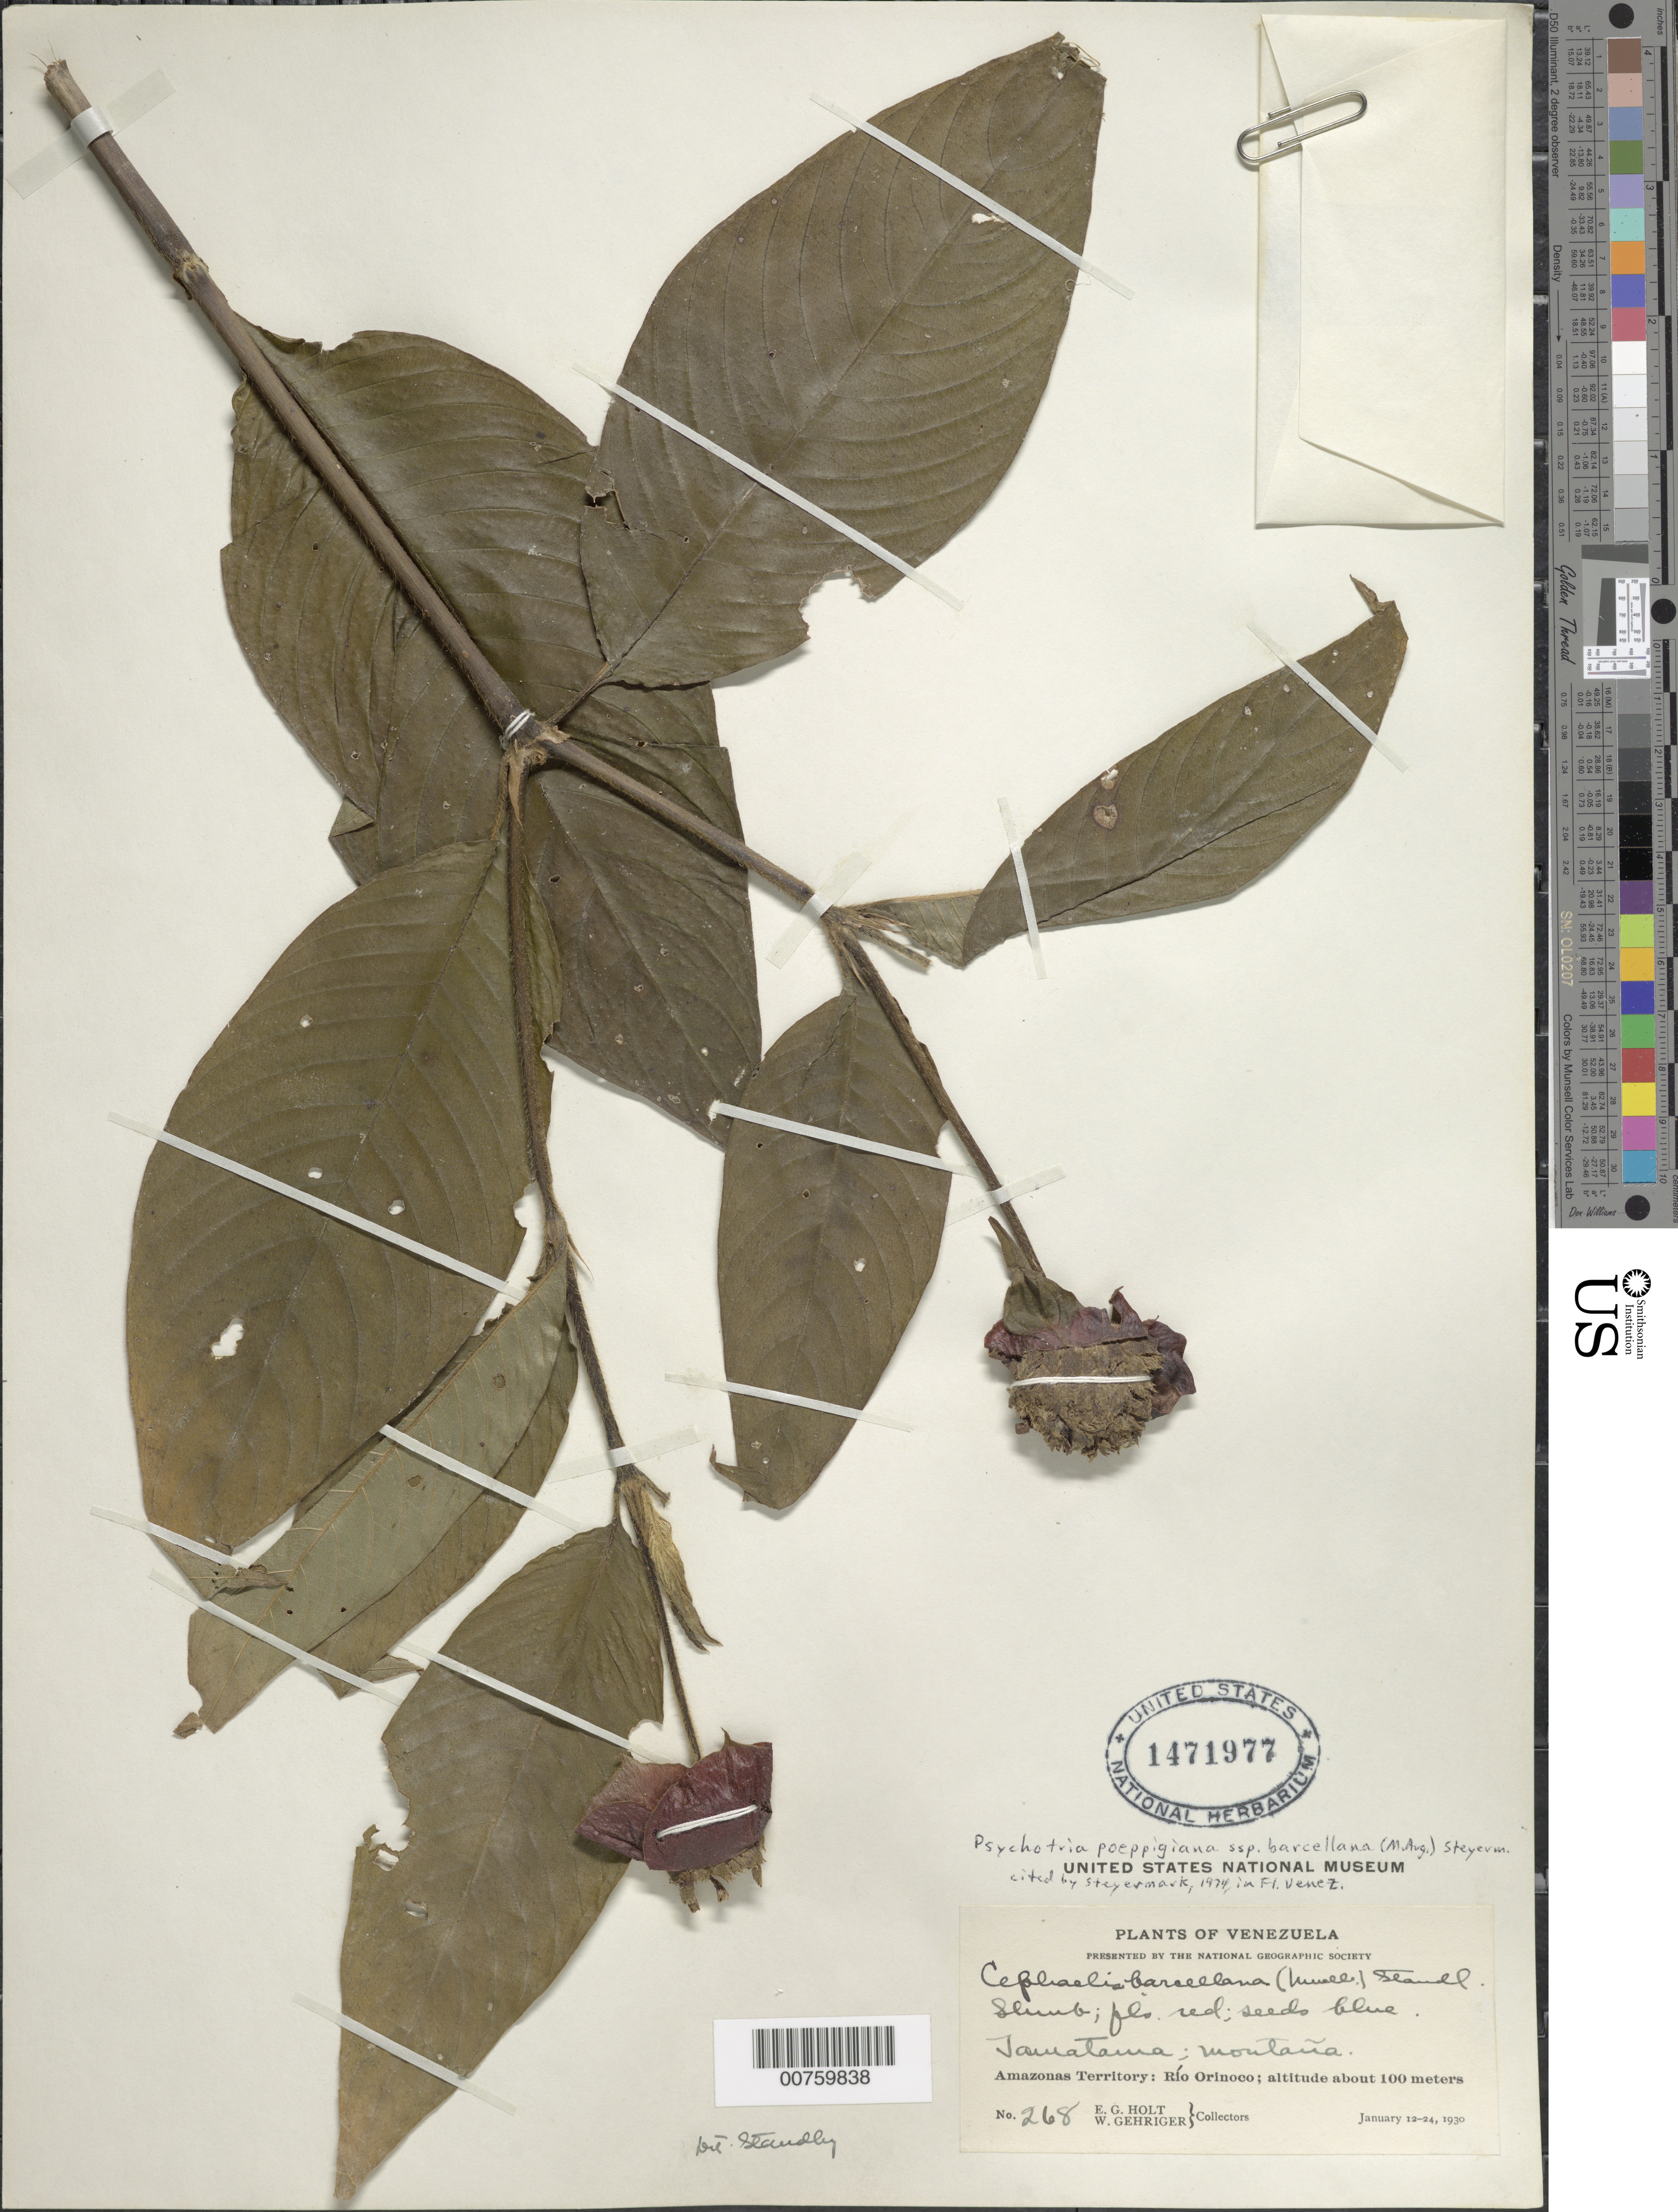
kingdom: Plantae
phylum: Tracheophyta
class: Magnoliopsida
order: Gentianales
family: Rubiaceae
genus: Psychotria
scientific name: Psychotria poeppigiana subsp. barcellana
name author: (Müll. Arg.) Steyerm.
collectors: E. Holt & W. Gehriger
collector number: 268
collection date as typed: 12-Jan-30 to 24-Jan-30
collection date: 1930-01-12/1930-01-24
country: Venezuela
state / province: Amazonas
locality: Tamatama, Alto Río Orinoco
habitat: Montaña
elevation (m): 100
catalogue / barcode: US 1471977